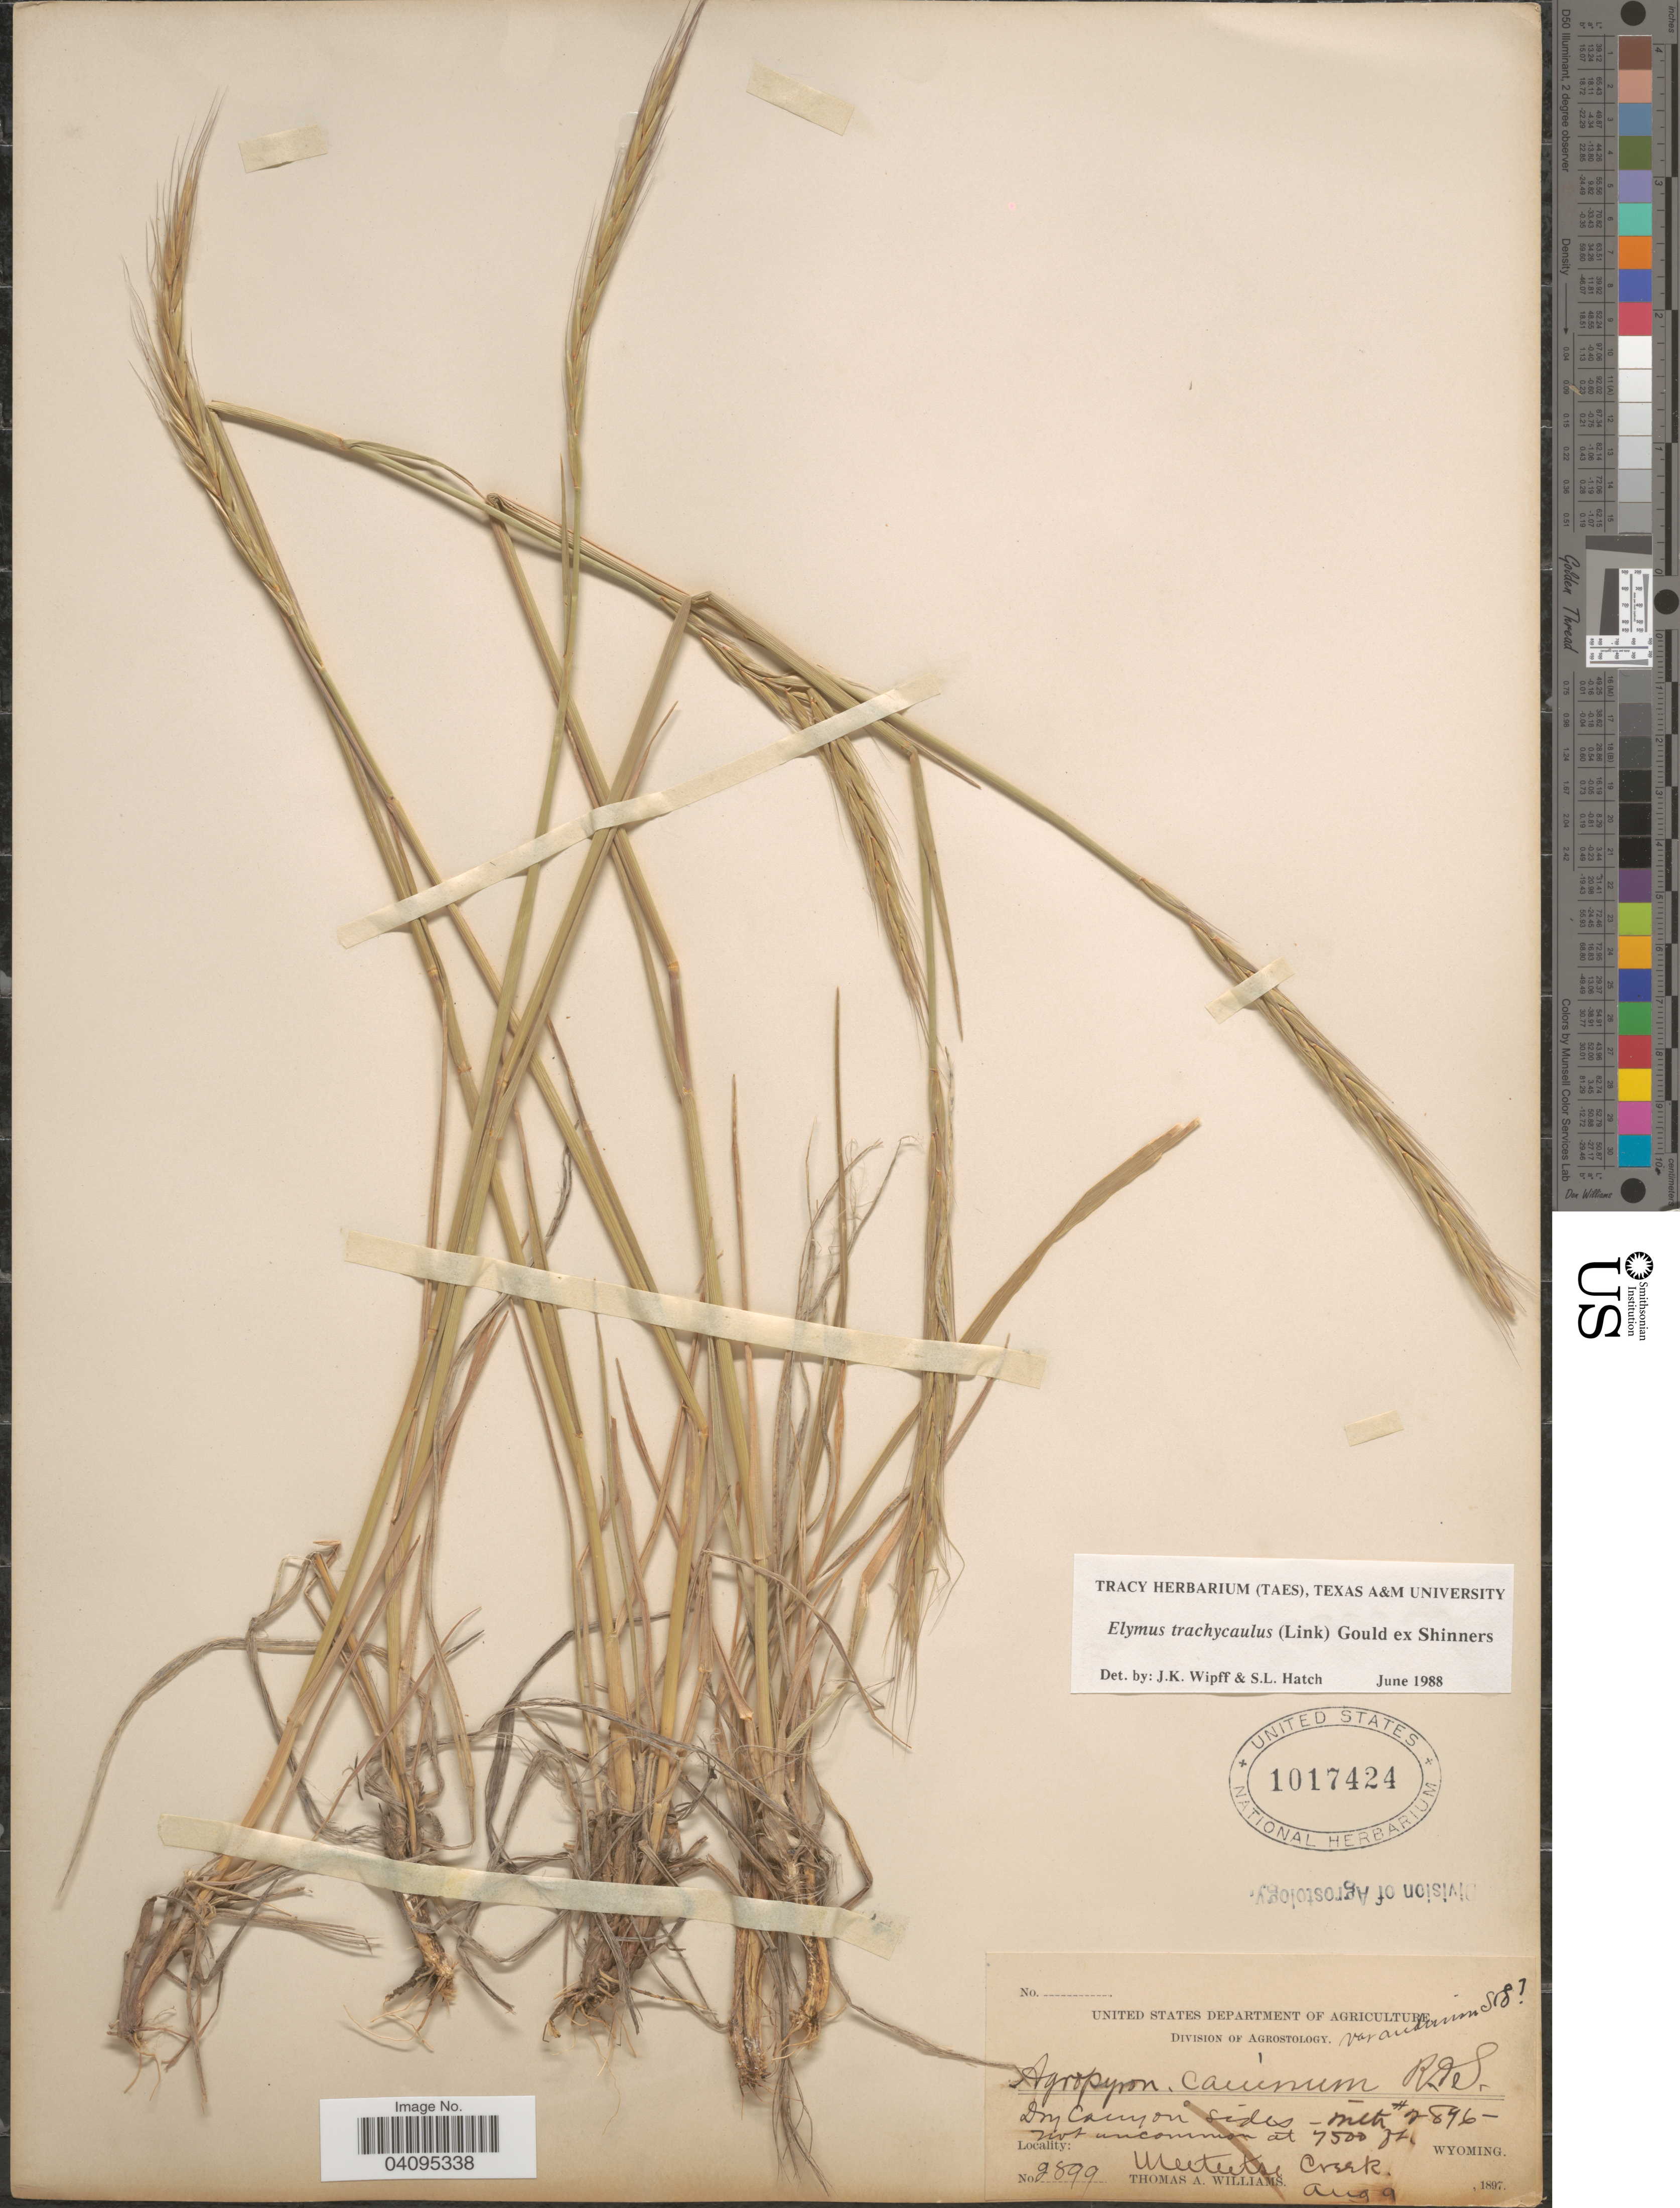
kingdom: Plantae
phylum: Tracheophyta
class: Liliopsida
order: Poales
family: Poaceae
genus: Elymus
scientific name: Elymus trachycaulus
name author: (Link) Gould ex Shinners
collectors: T. A. Williams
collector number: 2899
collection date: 1897-08-09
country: United States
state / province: Wyoming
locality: Dry canyon sides - mts #2896. Meeteetse Creek.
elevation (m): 2286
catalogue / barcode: US 1017424